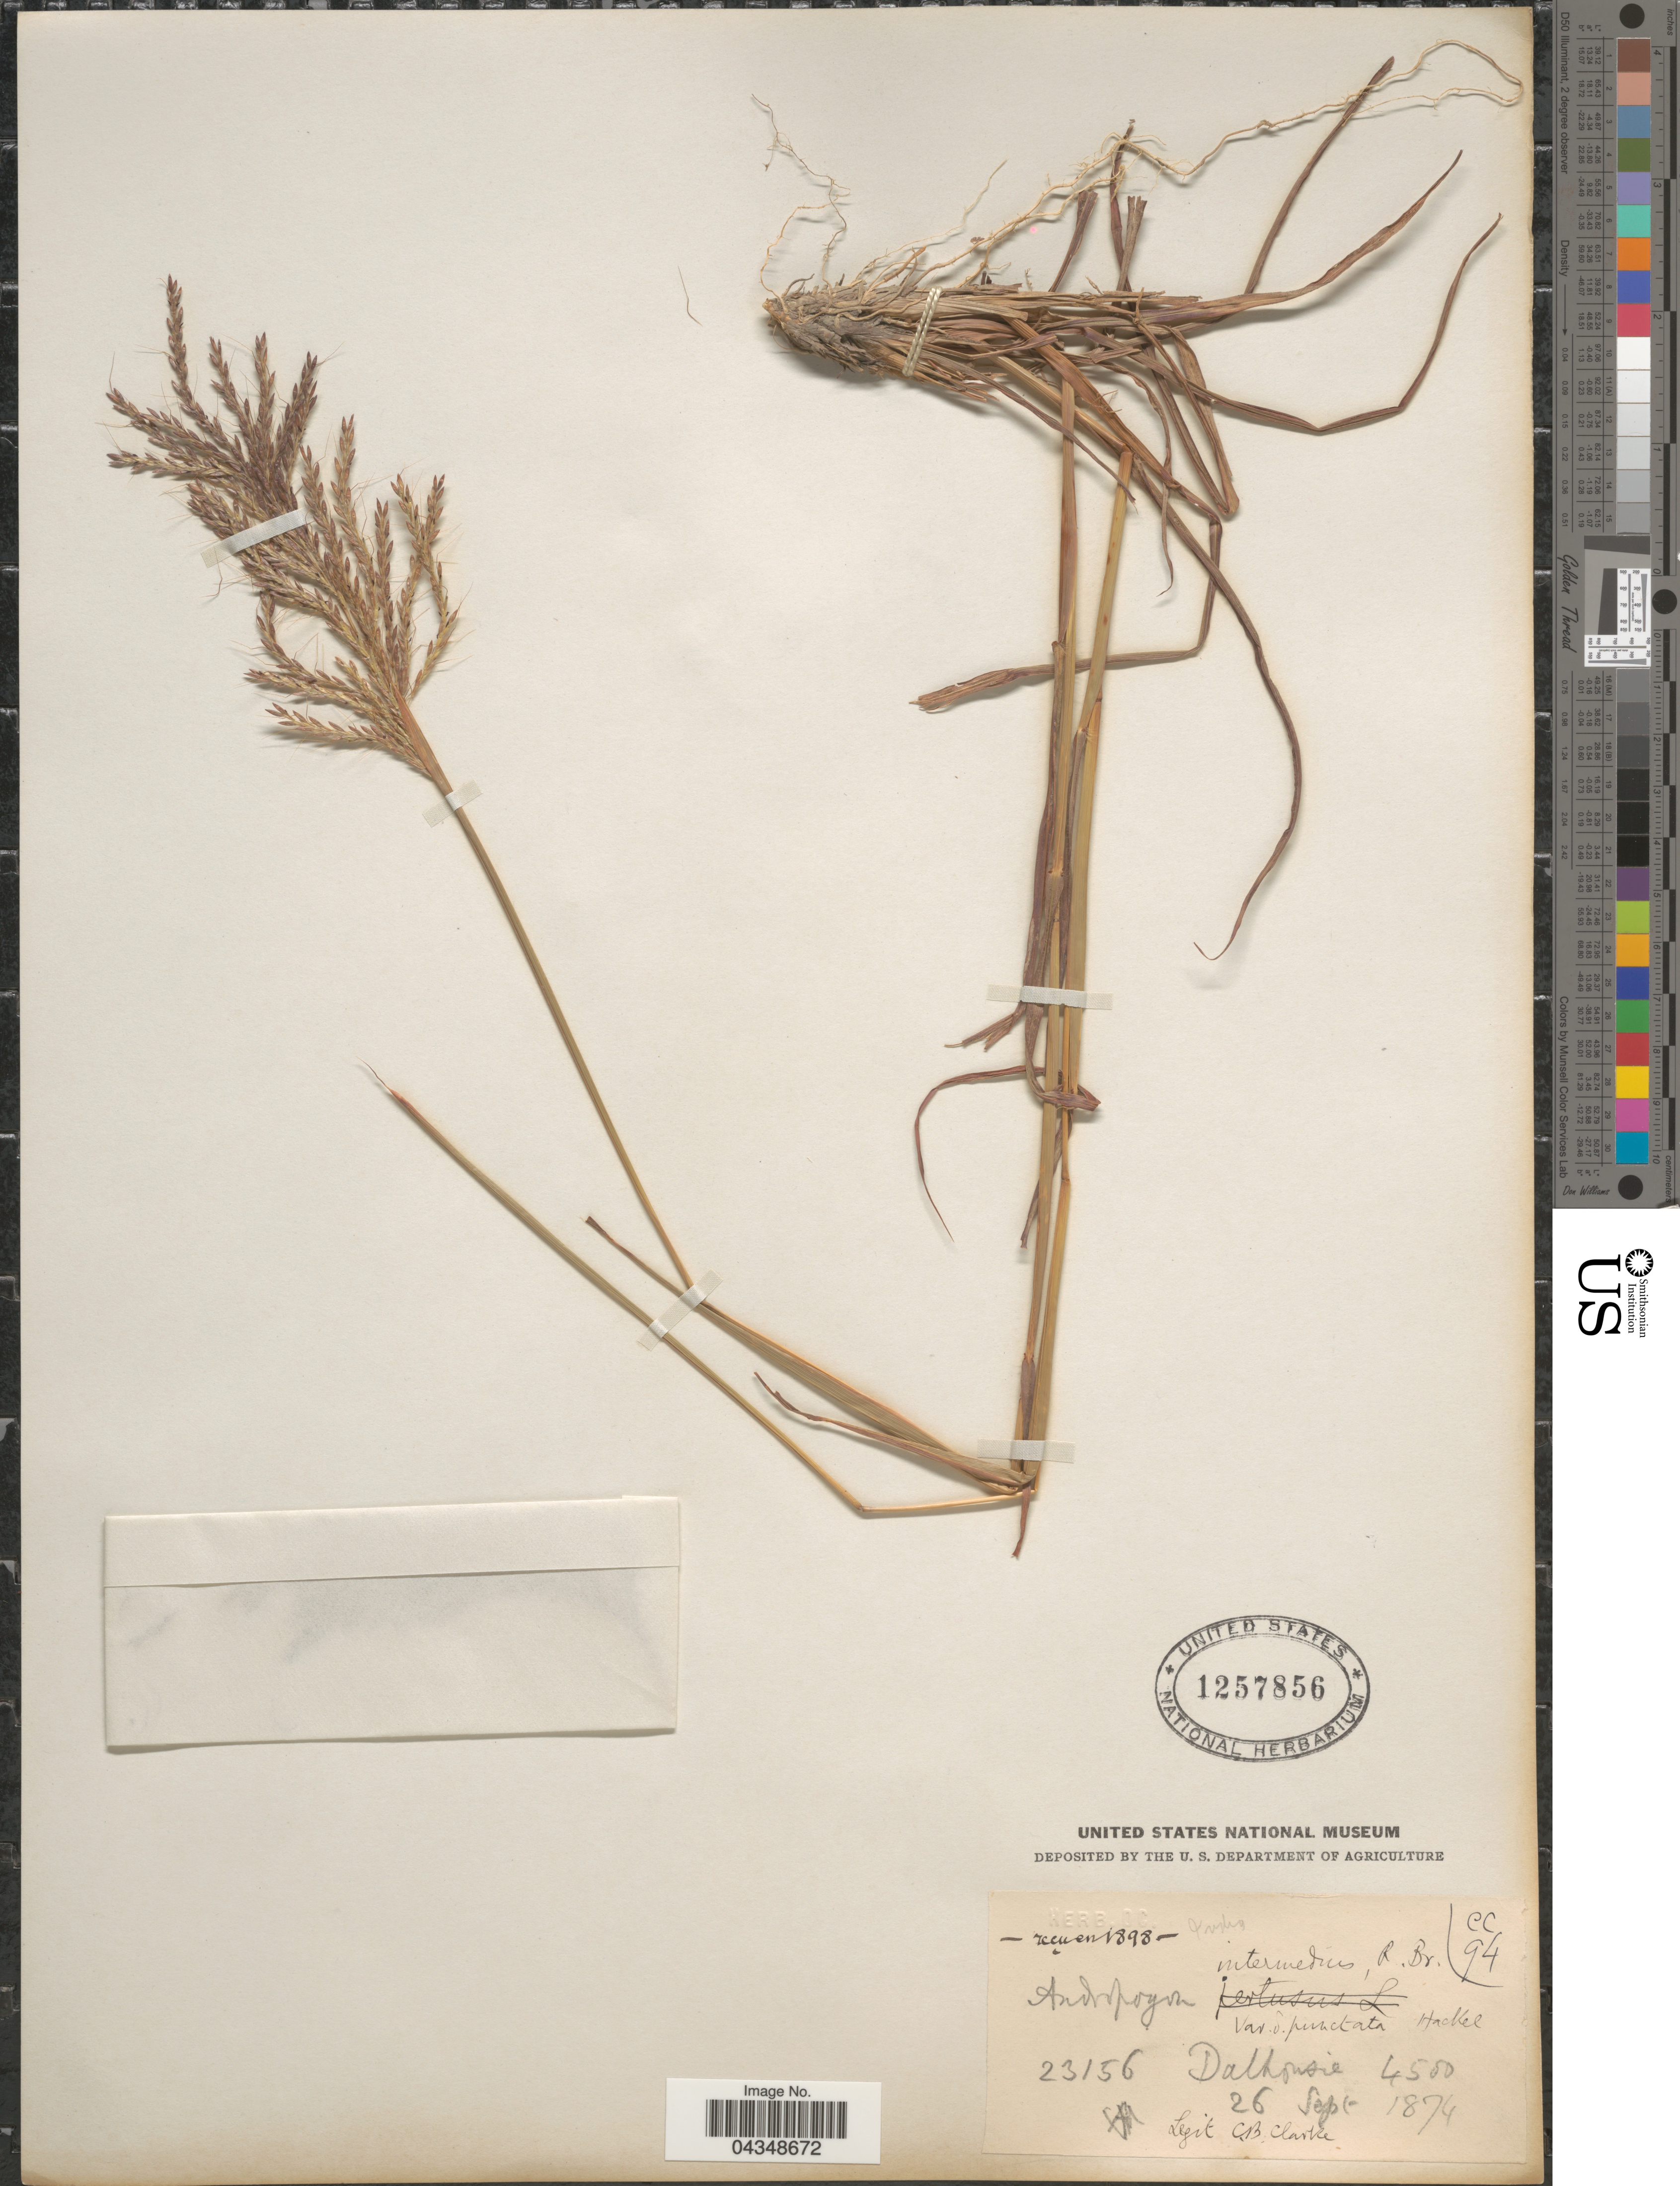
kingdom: Plantae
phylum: Tracheophyta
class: Liliopsida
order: Poales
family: Poaceae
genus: Bothriochloa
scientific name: Bothriochloa bladhii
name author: (Retz.) S.T. Blake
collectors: C. B. Clarke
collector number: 23156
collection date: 1874-09-26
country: India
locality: Dalhousie.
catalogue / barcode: US 1257856